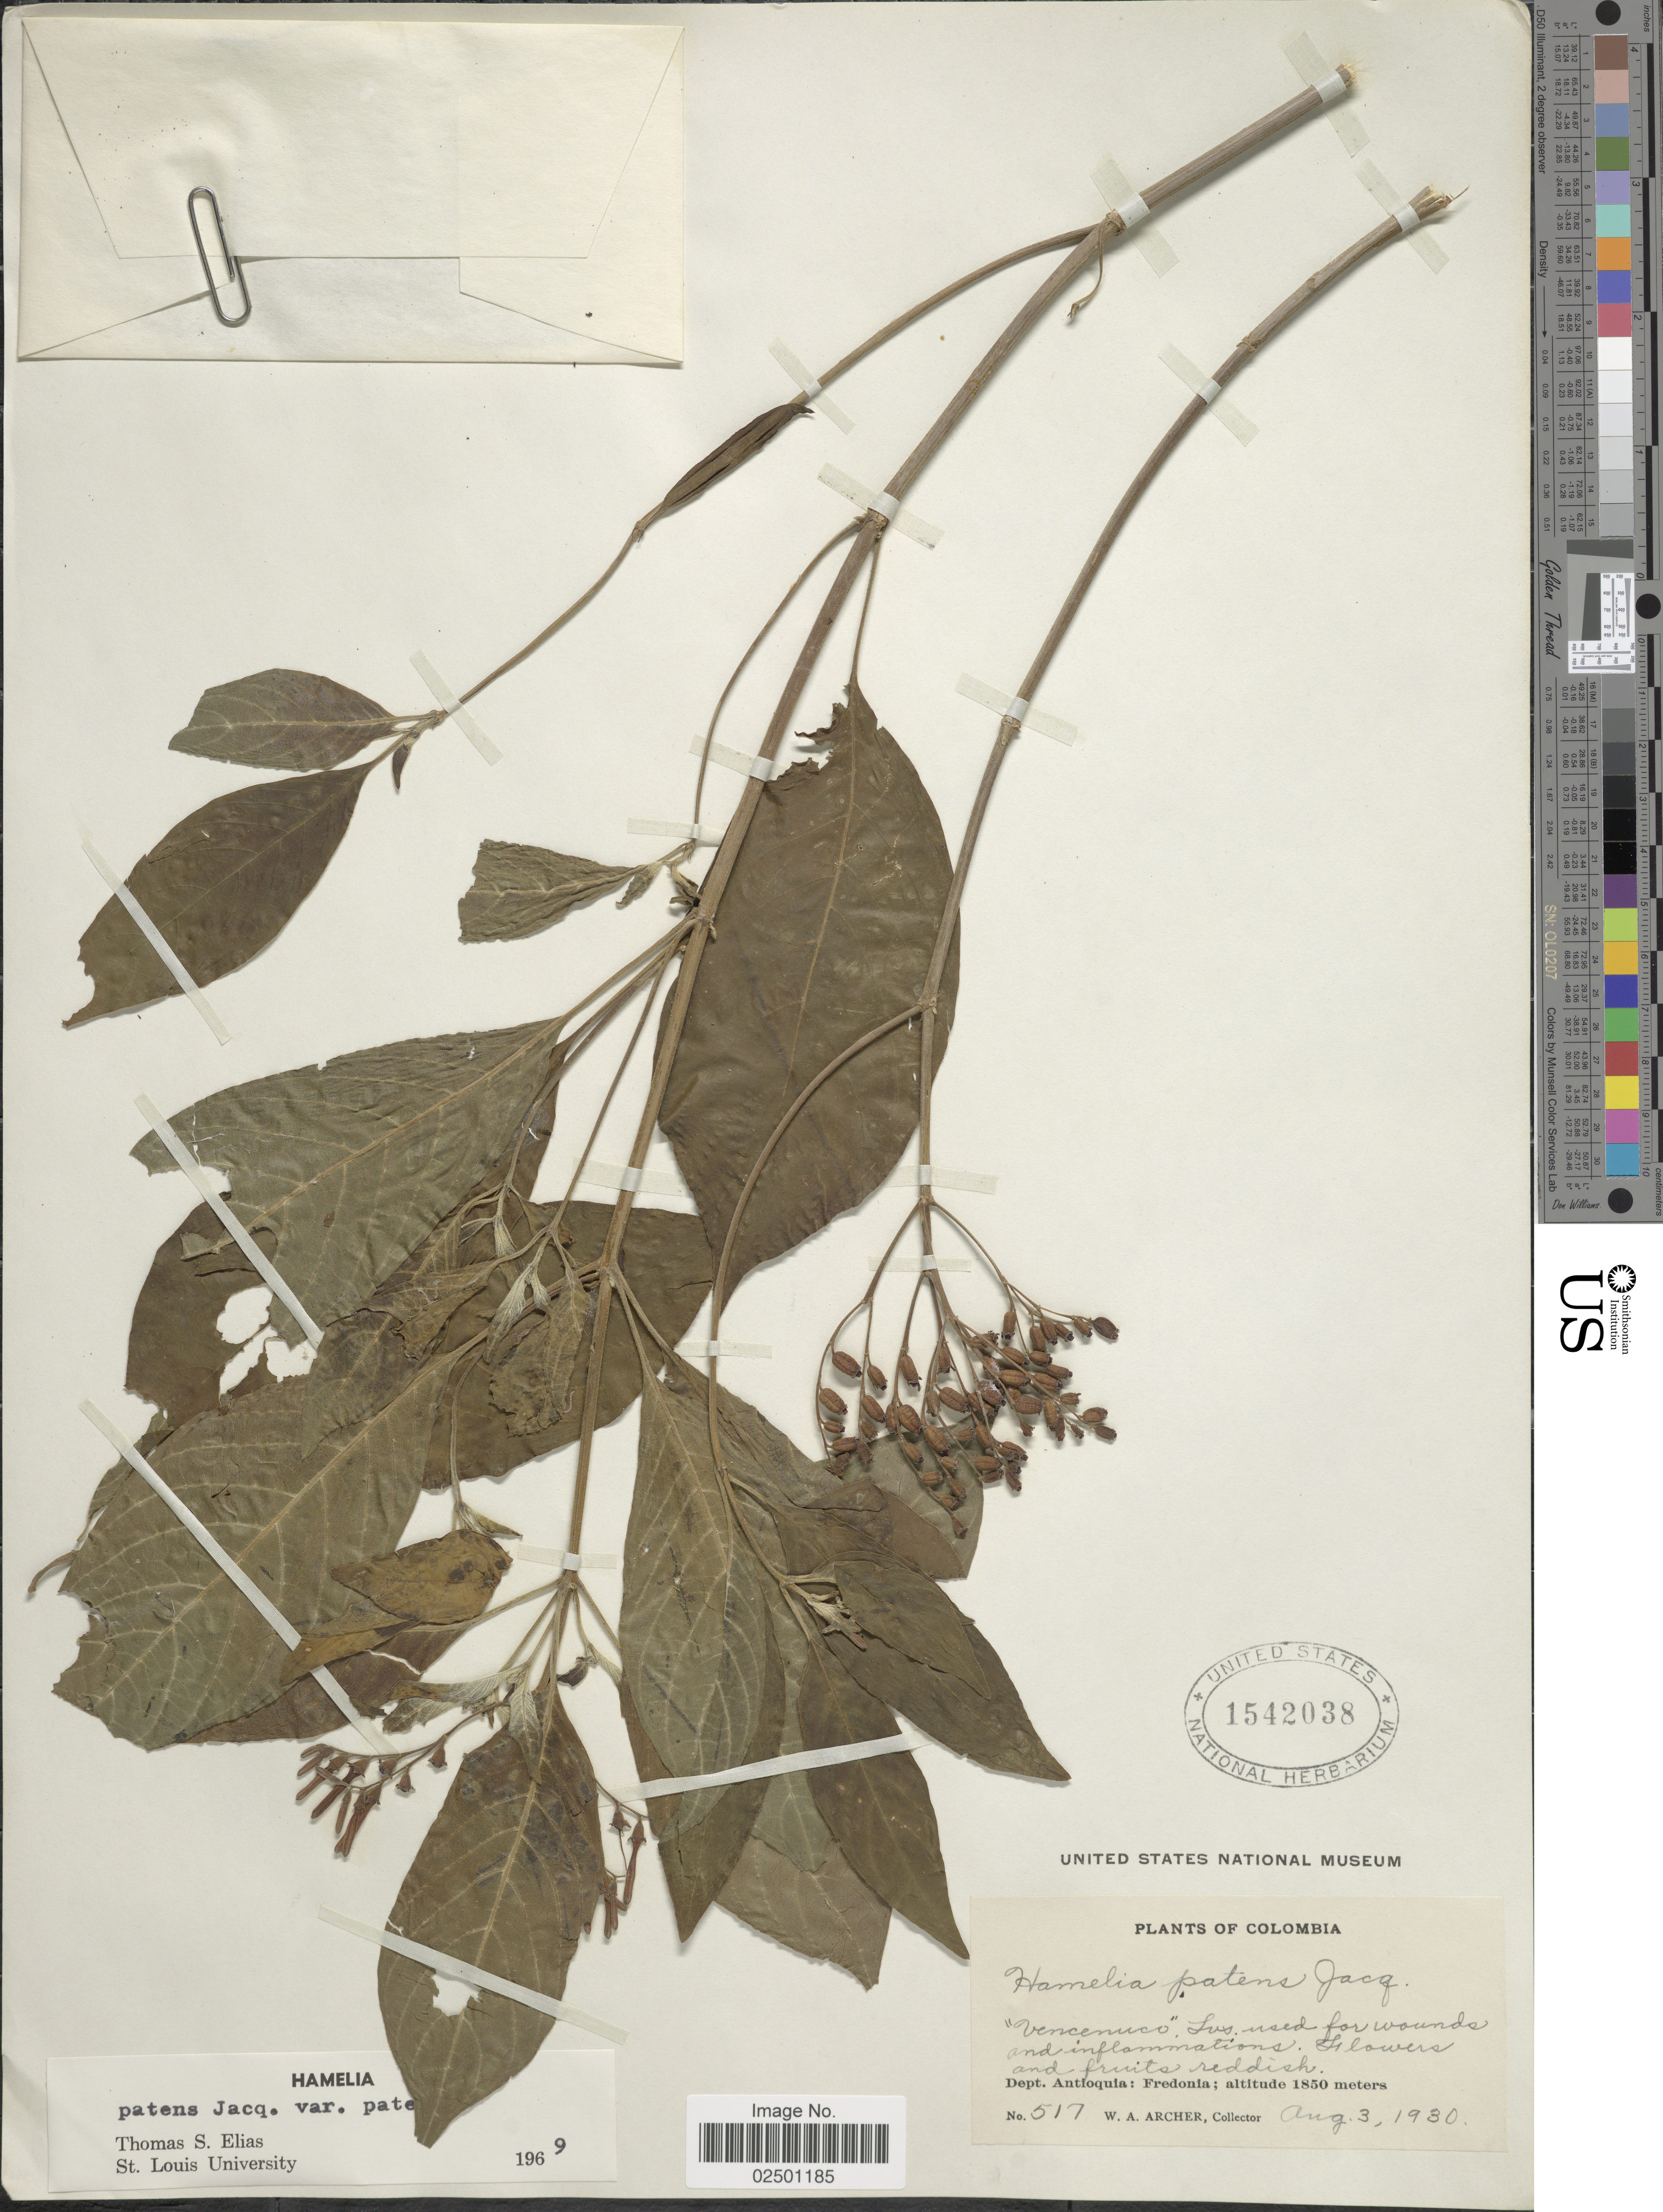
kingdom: Plantae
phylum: Tracheophyta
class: Magnoliopsida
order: Gentianales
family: Rubiaceae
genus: Hamelia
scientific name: Hamelia patens var. patens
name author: Jacq.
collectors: W. A. Archer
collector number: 517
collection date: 1930-08-03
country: Colombia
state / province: Antioquia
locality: Fredonia.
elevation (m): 1850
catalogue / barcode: US 1542038